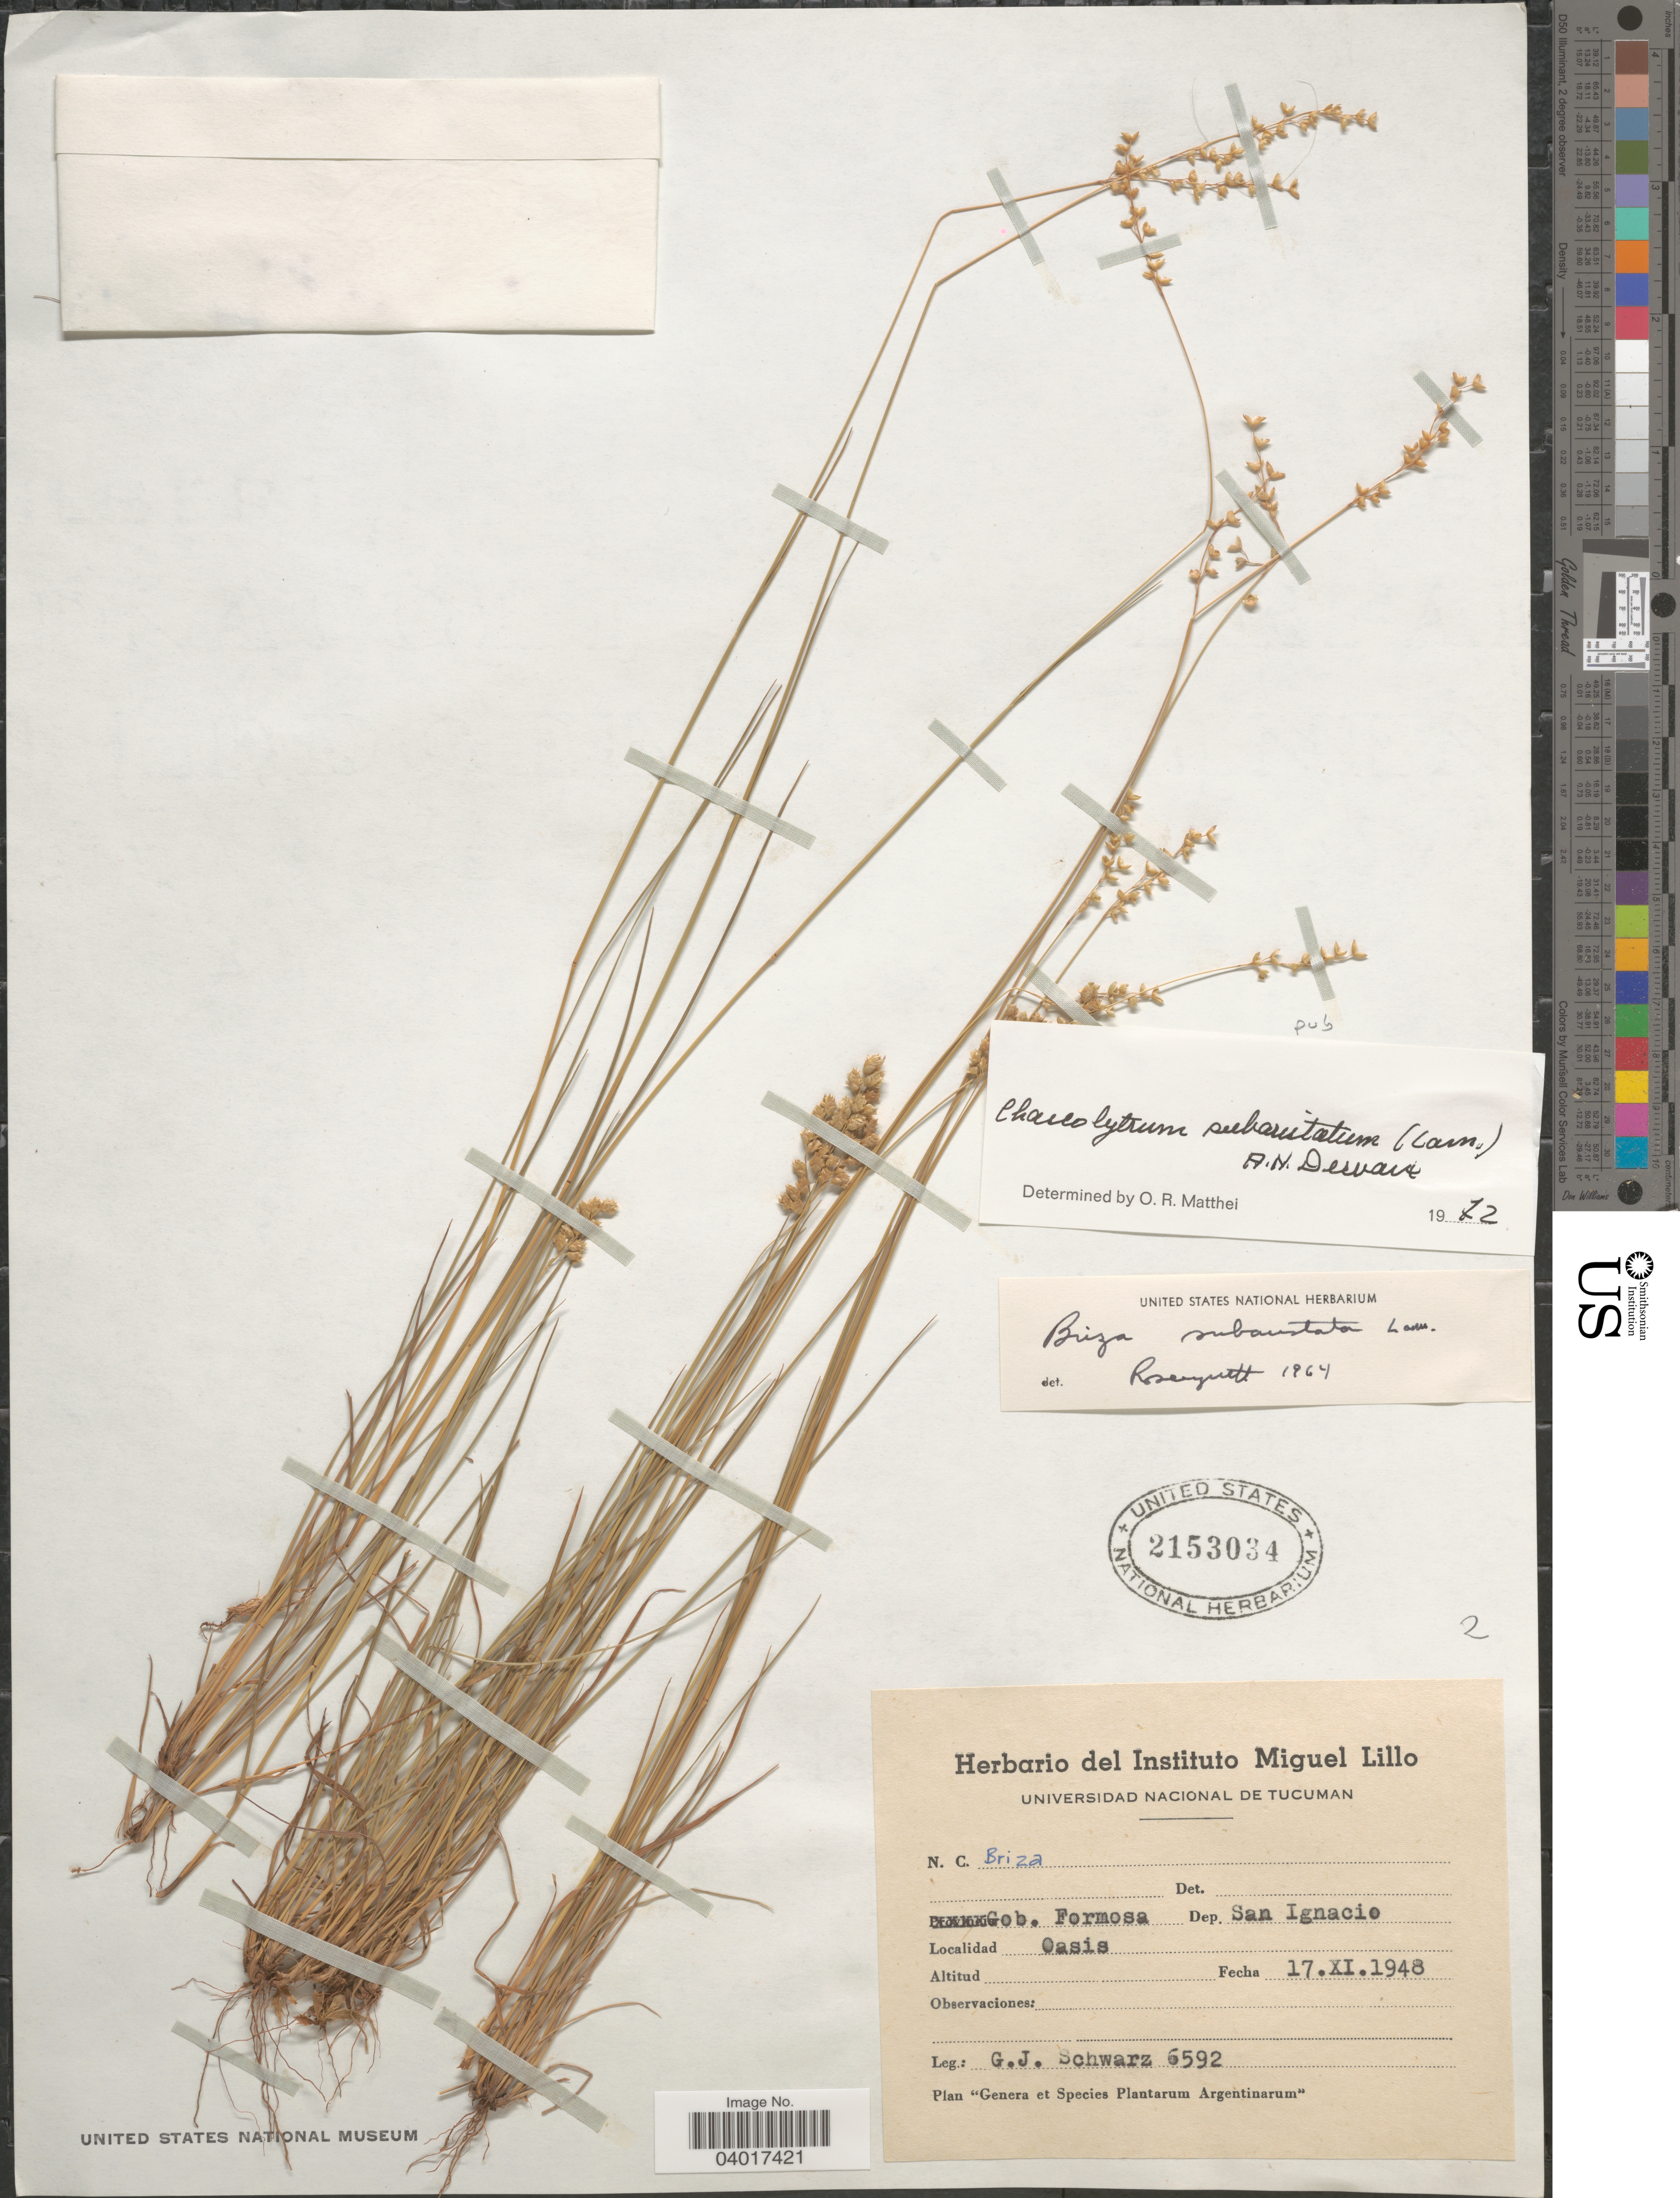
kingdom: Plantae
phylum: Tracheophyta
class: Liliopsida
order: Poales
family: Poaceae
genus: Chascolytrum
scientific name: Chascolytrum subaristatum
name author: (Lam.) Desv.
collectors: G. J. Schwarz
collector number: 6592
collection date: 1948-11-17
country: Argentina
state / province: Formosa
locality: Gob. Formosa. Dep. San Ignacio. Oasis.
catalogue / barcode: US 2153034